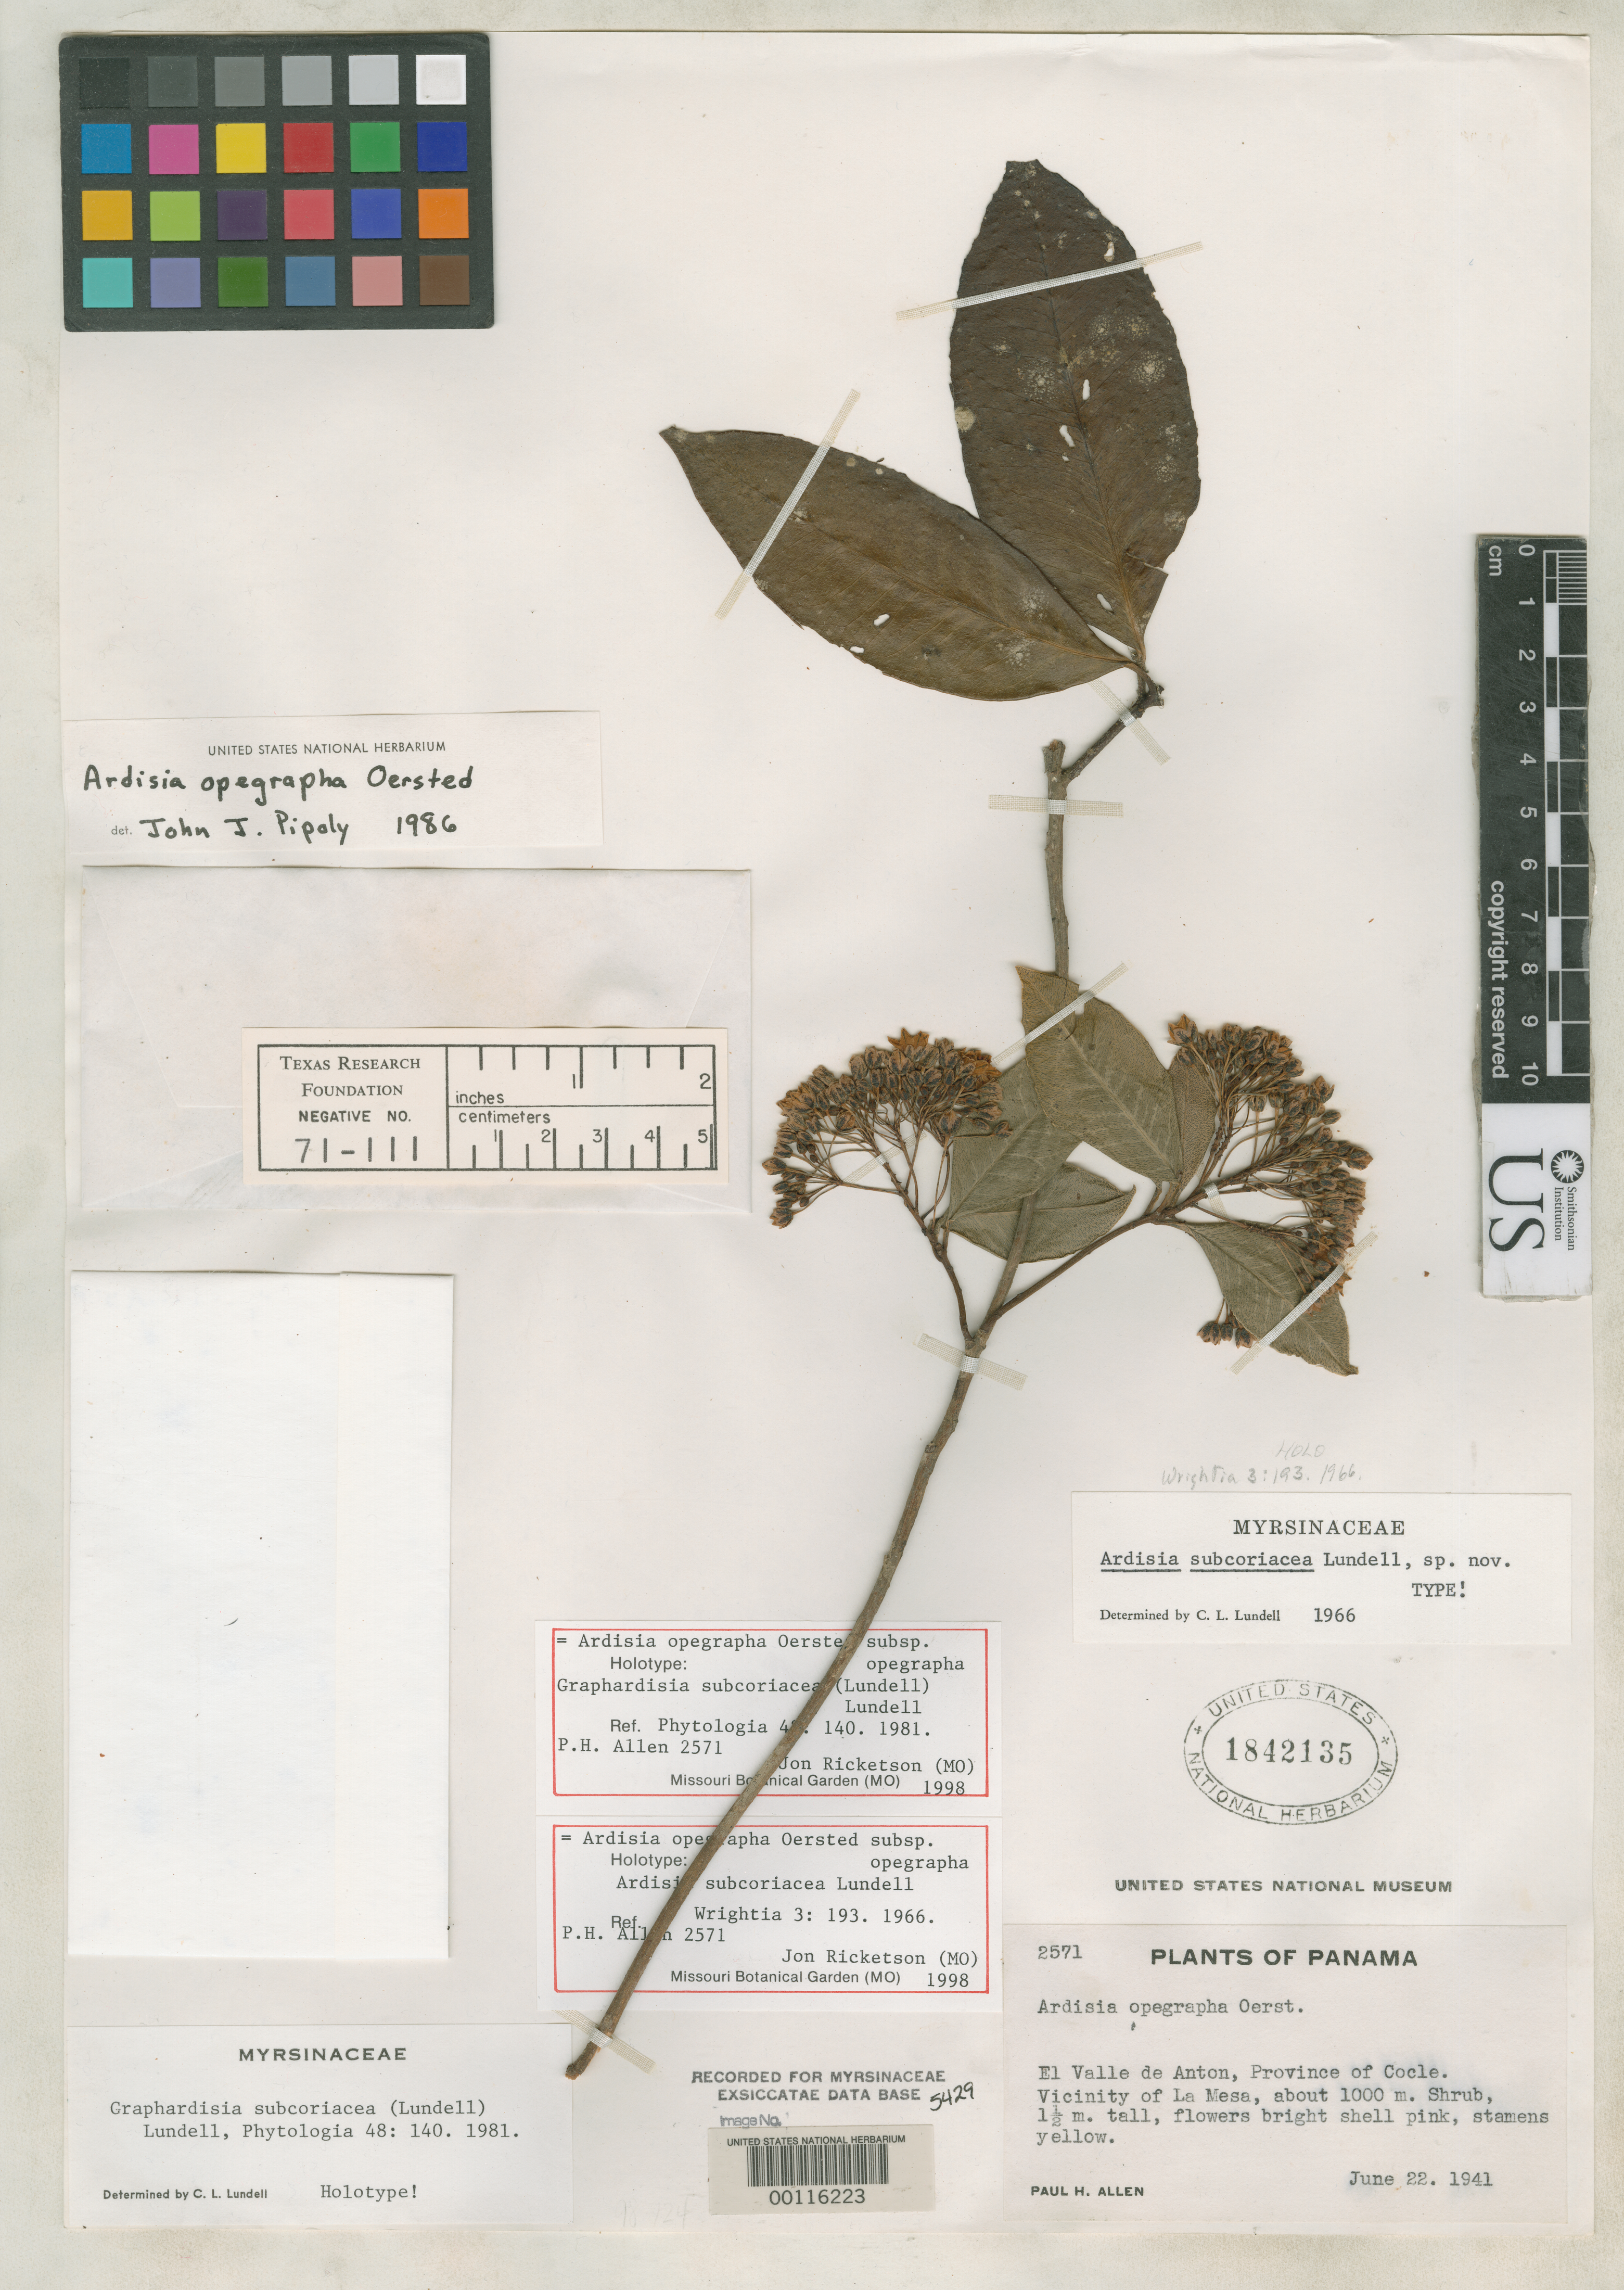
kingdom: Plantae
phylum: Tracheophyta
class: Magnoliopsida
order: Ericales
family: Primulaceae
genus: Ardisia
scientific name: Ardisia subcoriacea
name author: Lundell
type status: Holotype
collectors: P. H. Allen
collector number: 2571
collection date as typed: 22 Jun 1941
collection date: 1941-06-22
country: Panama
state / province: Coclé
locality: El Valle De Anton.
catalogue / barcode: US 1842135